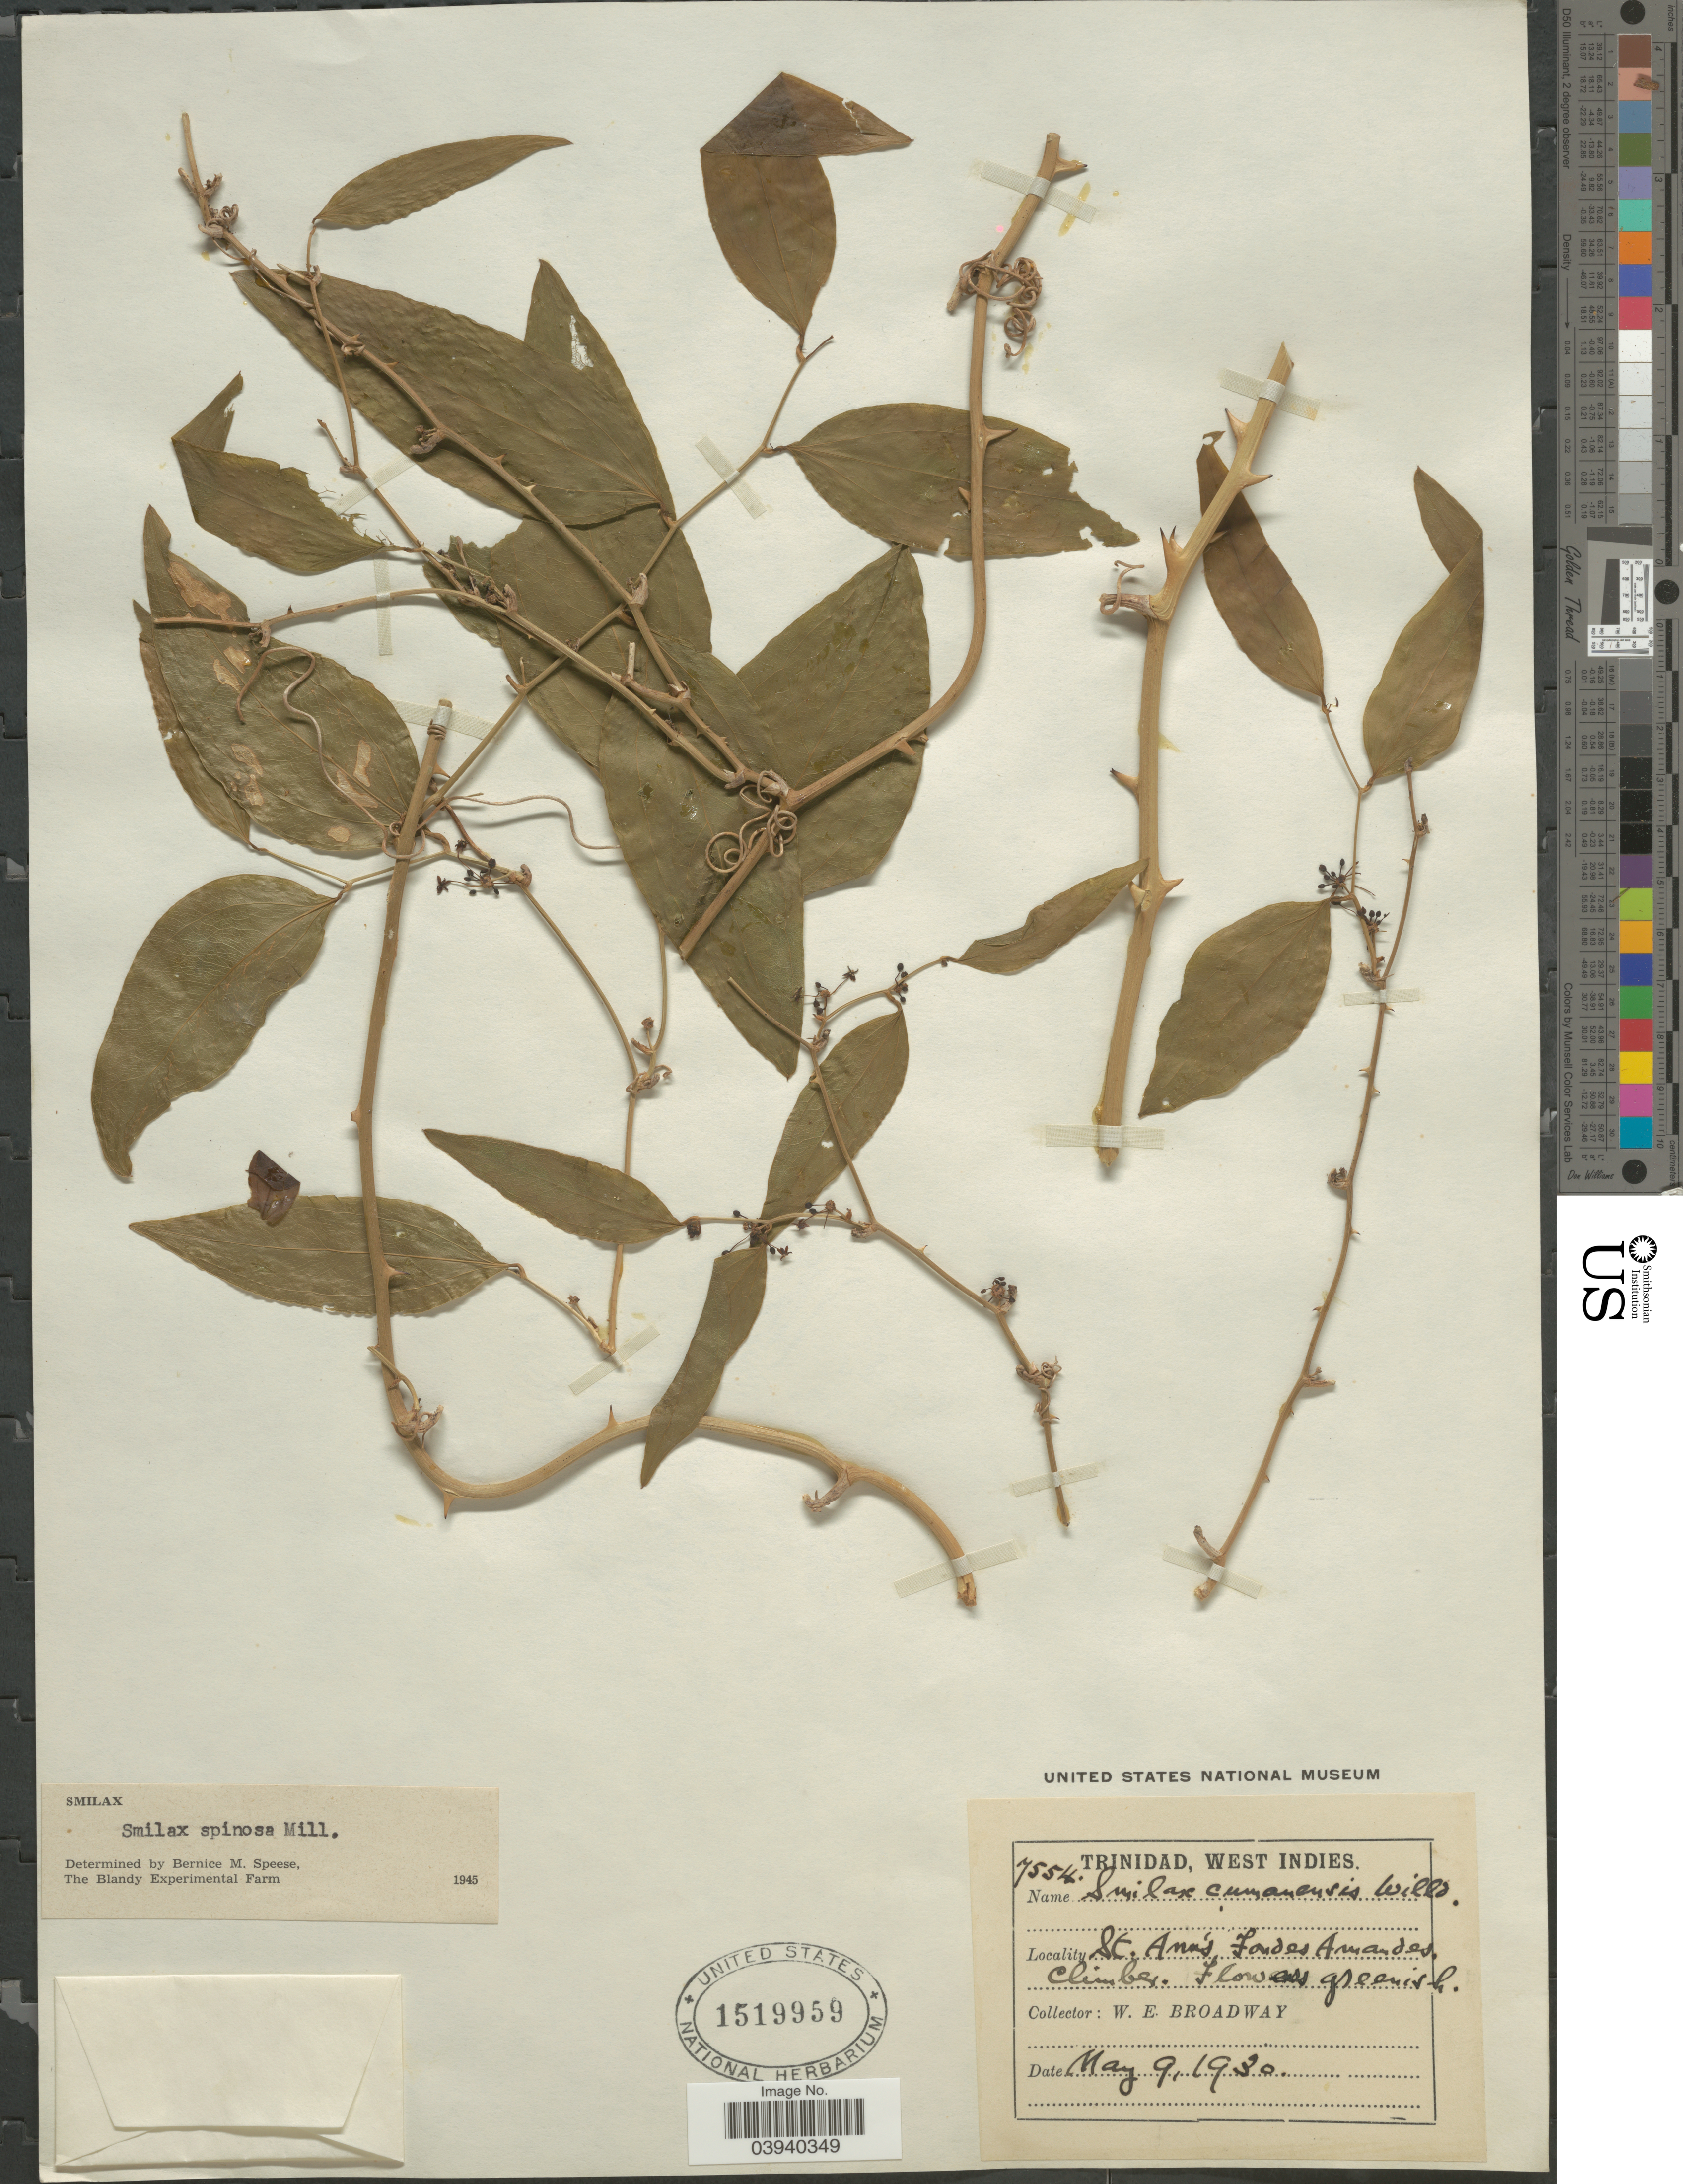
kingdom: Plantae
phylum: Tracheophyta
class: Liliopsida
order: Liliales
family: Smilacaceae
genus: Smilax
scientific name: Smilax spinosa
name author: Mill.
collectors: W. E. Broadway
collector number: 7554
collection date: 1930-05-09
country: Trinidad and Tobago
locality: Trinidad, West Indies. St. Ann's Fondes Amandes.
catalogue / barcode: US 1519959